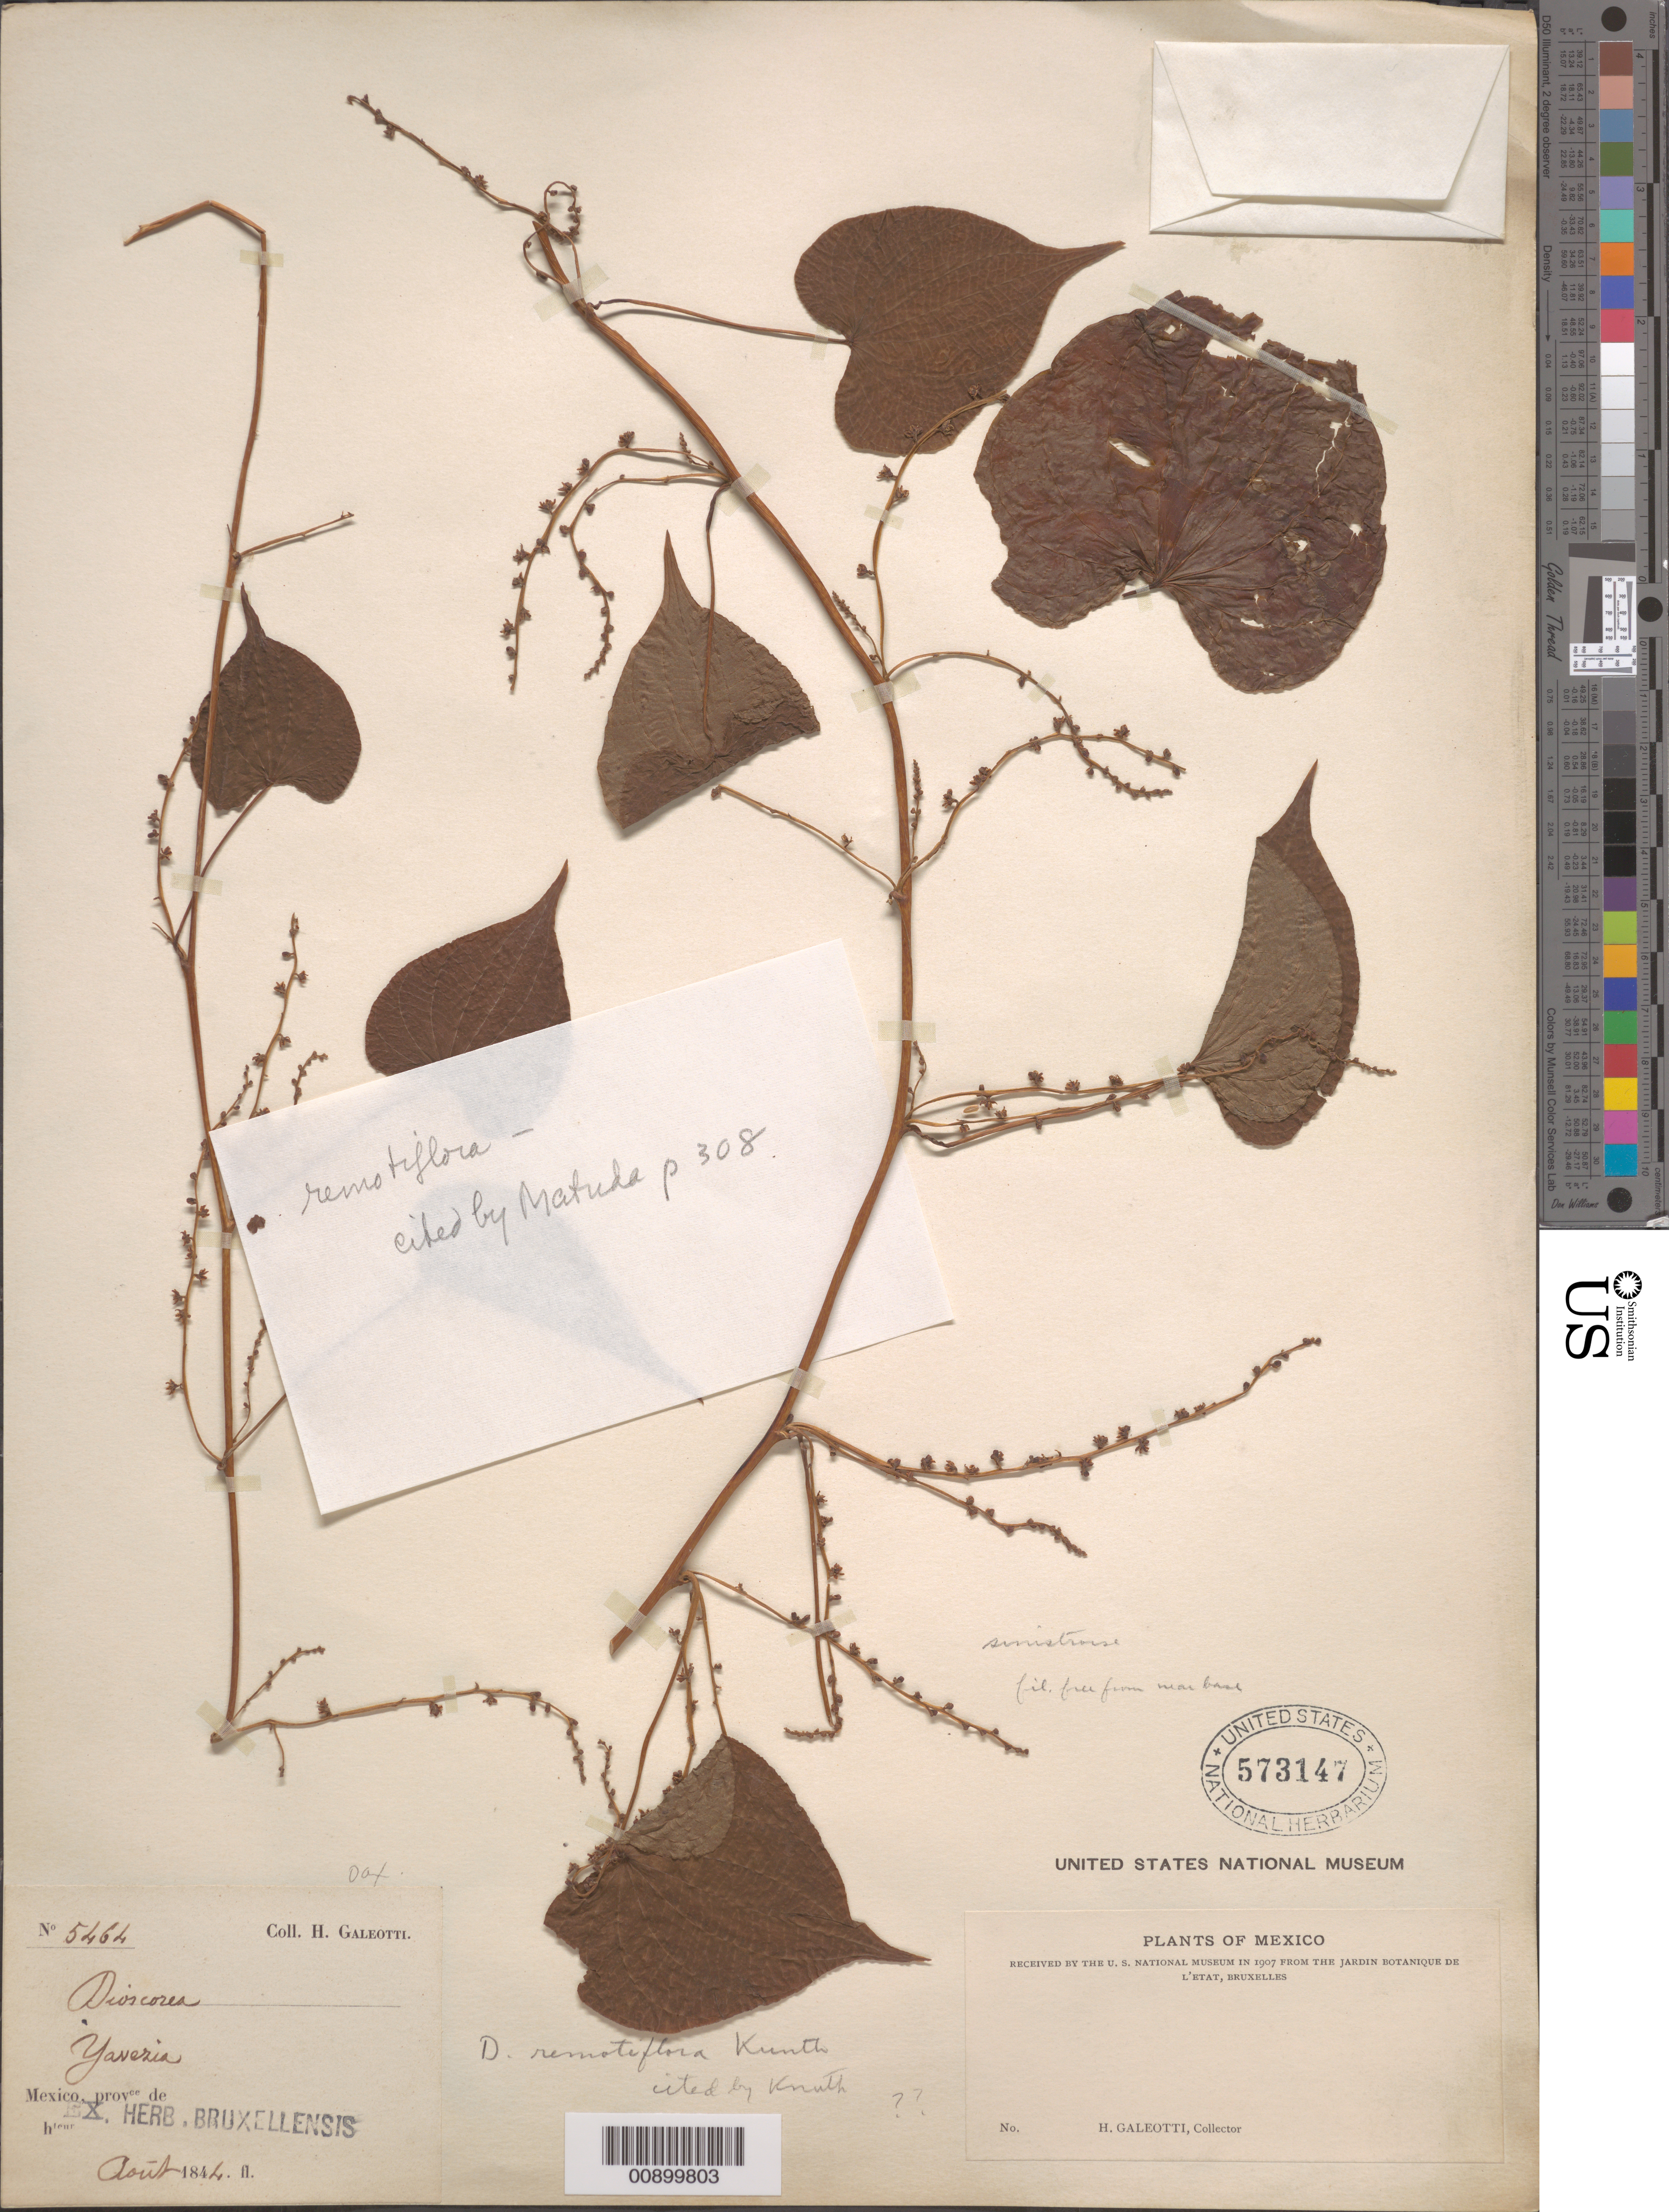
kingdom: Plantae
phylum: Tracheophyta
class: Liliopsida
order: Dioscoreales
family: Dioscoreaceae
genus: Dioscorea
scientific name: Dioscorea remotiflora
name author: Kunth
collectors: H. G. Galeotti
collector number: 5464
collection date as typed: Aug 1844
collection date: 1844-08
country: Mexico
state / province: Oaxaca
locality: Yavezia.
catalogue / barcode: US 573147